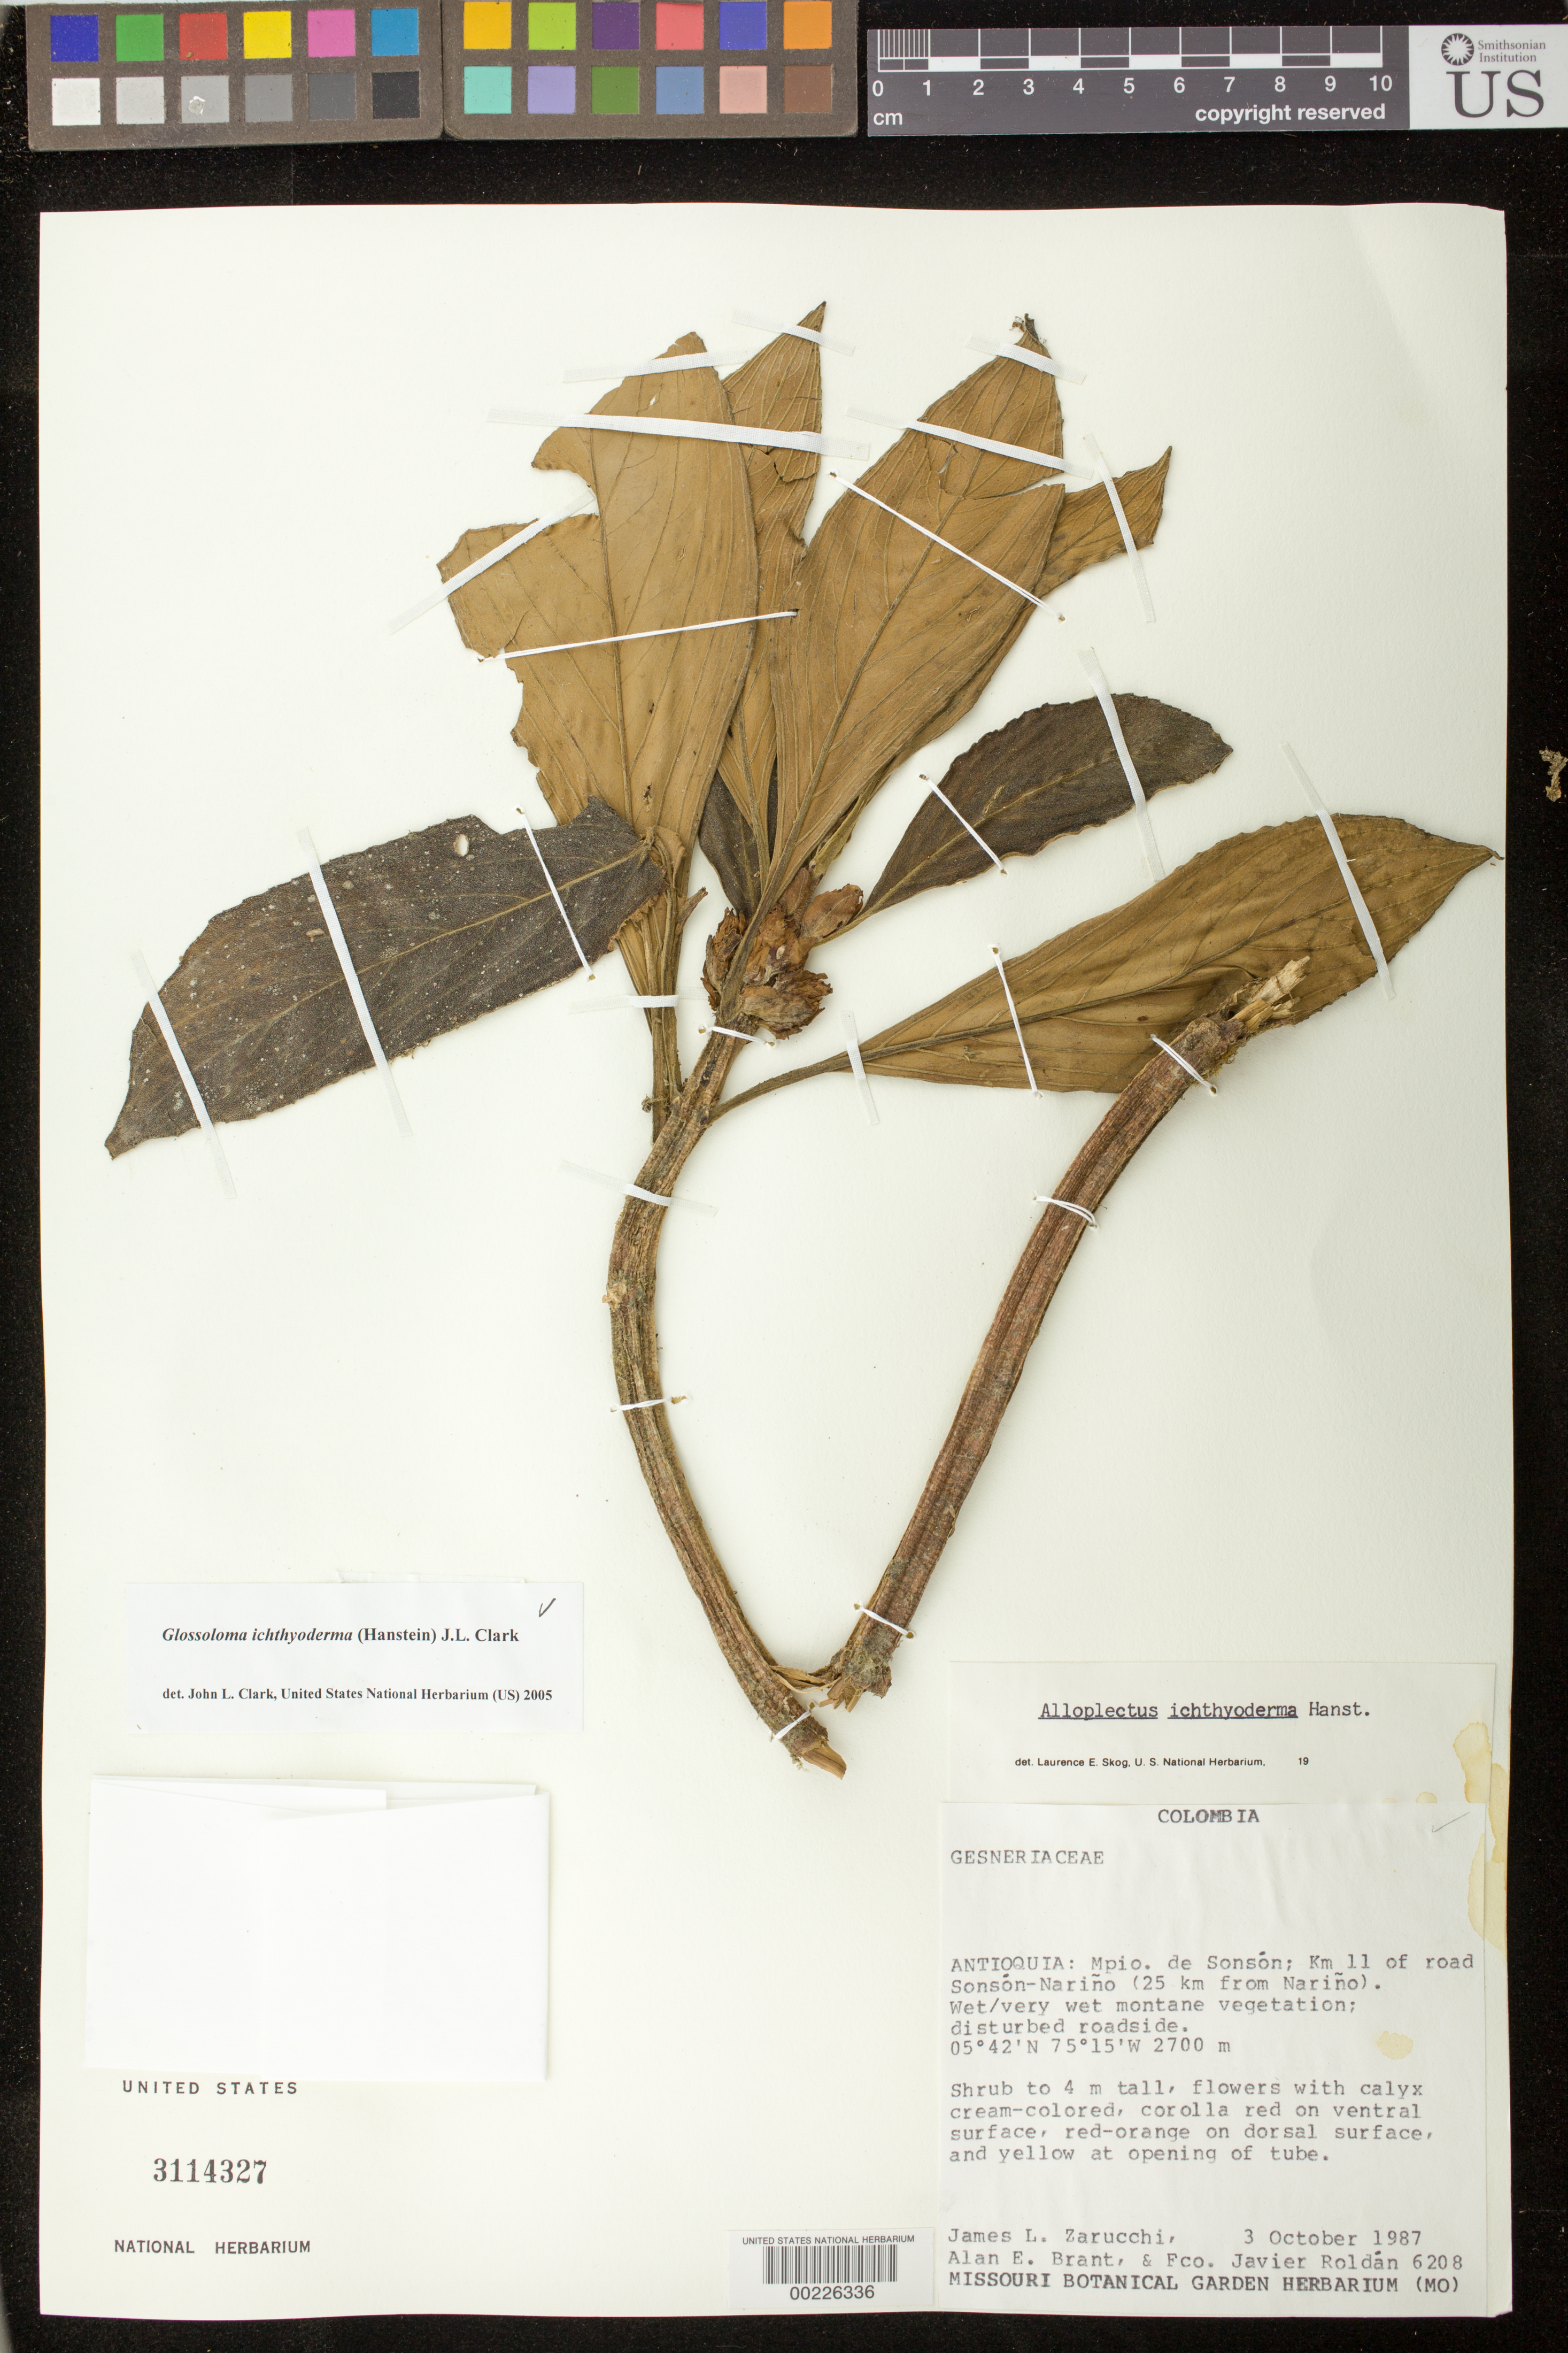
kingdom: Plantae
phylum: Tracheophyta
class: Magnoliopsida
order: Lamiales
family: Gesneriaceae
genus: Glossoloma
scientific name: Glossoloma ichthyoderma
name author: (Hanst.) J.L. Clark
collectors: J. L. Zarucchi, A. Brant & F. J. Roldán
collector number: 6208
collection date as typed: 03 Oct 1987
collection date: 1987-10-03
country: Colombia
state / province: Antioquia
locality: Mpio. de Sonsón; km 11 of road Sonsón - Nariño (25 km from Nariño)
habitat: Wet/very wet montane vegetation, disturbed roadside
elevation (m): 2700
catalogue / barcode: US 3114327